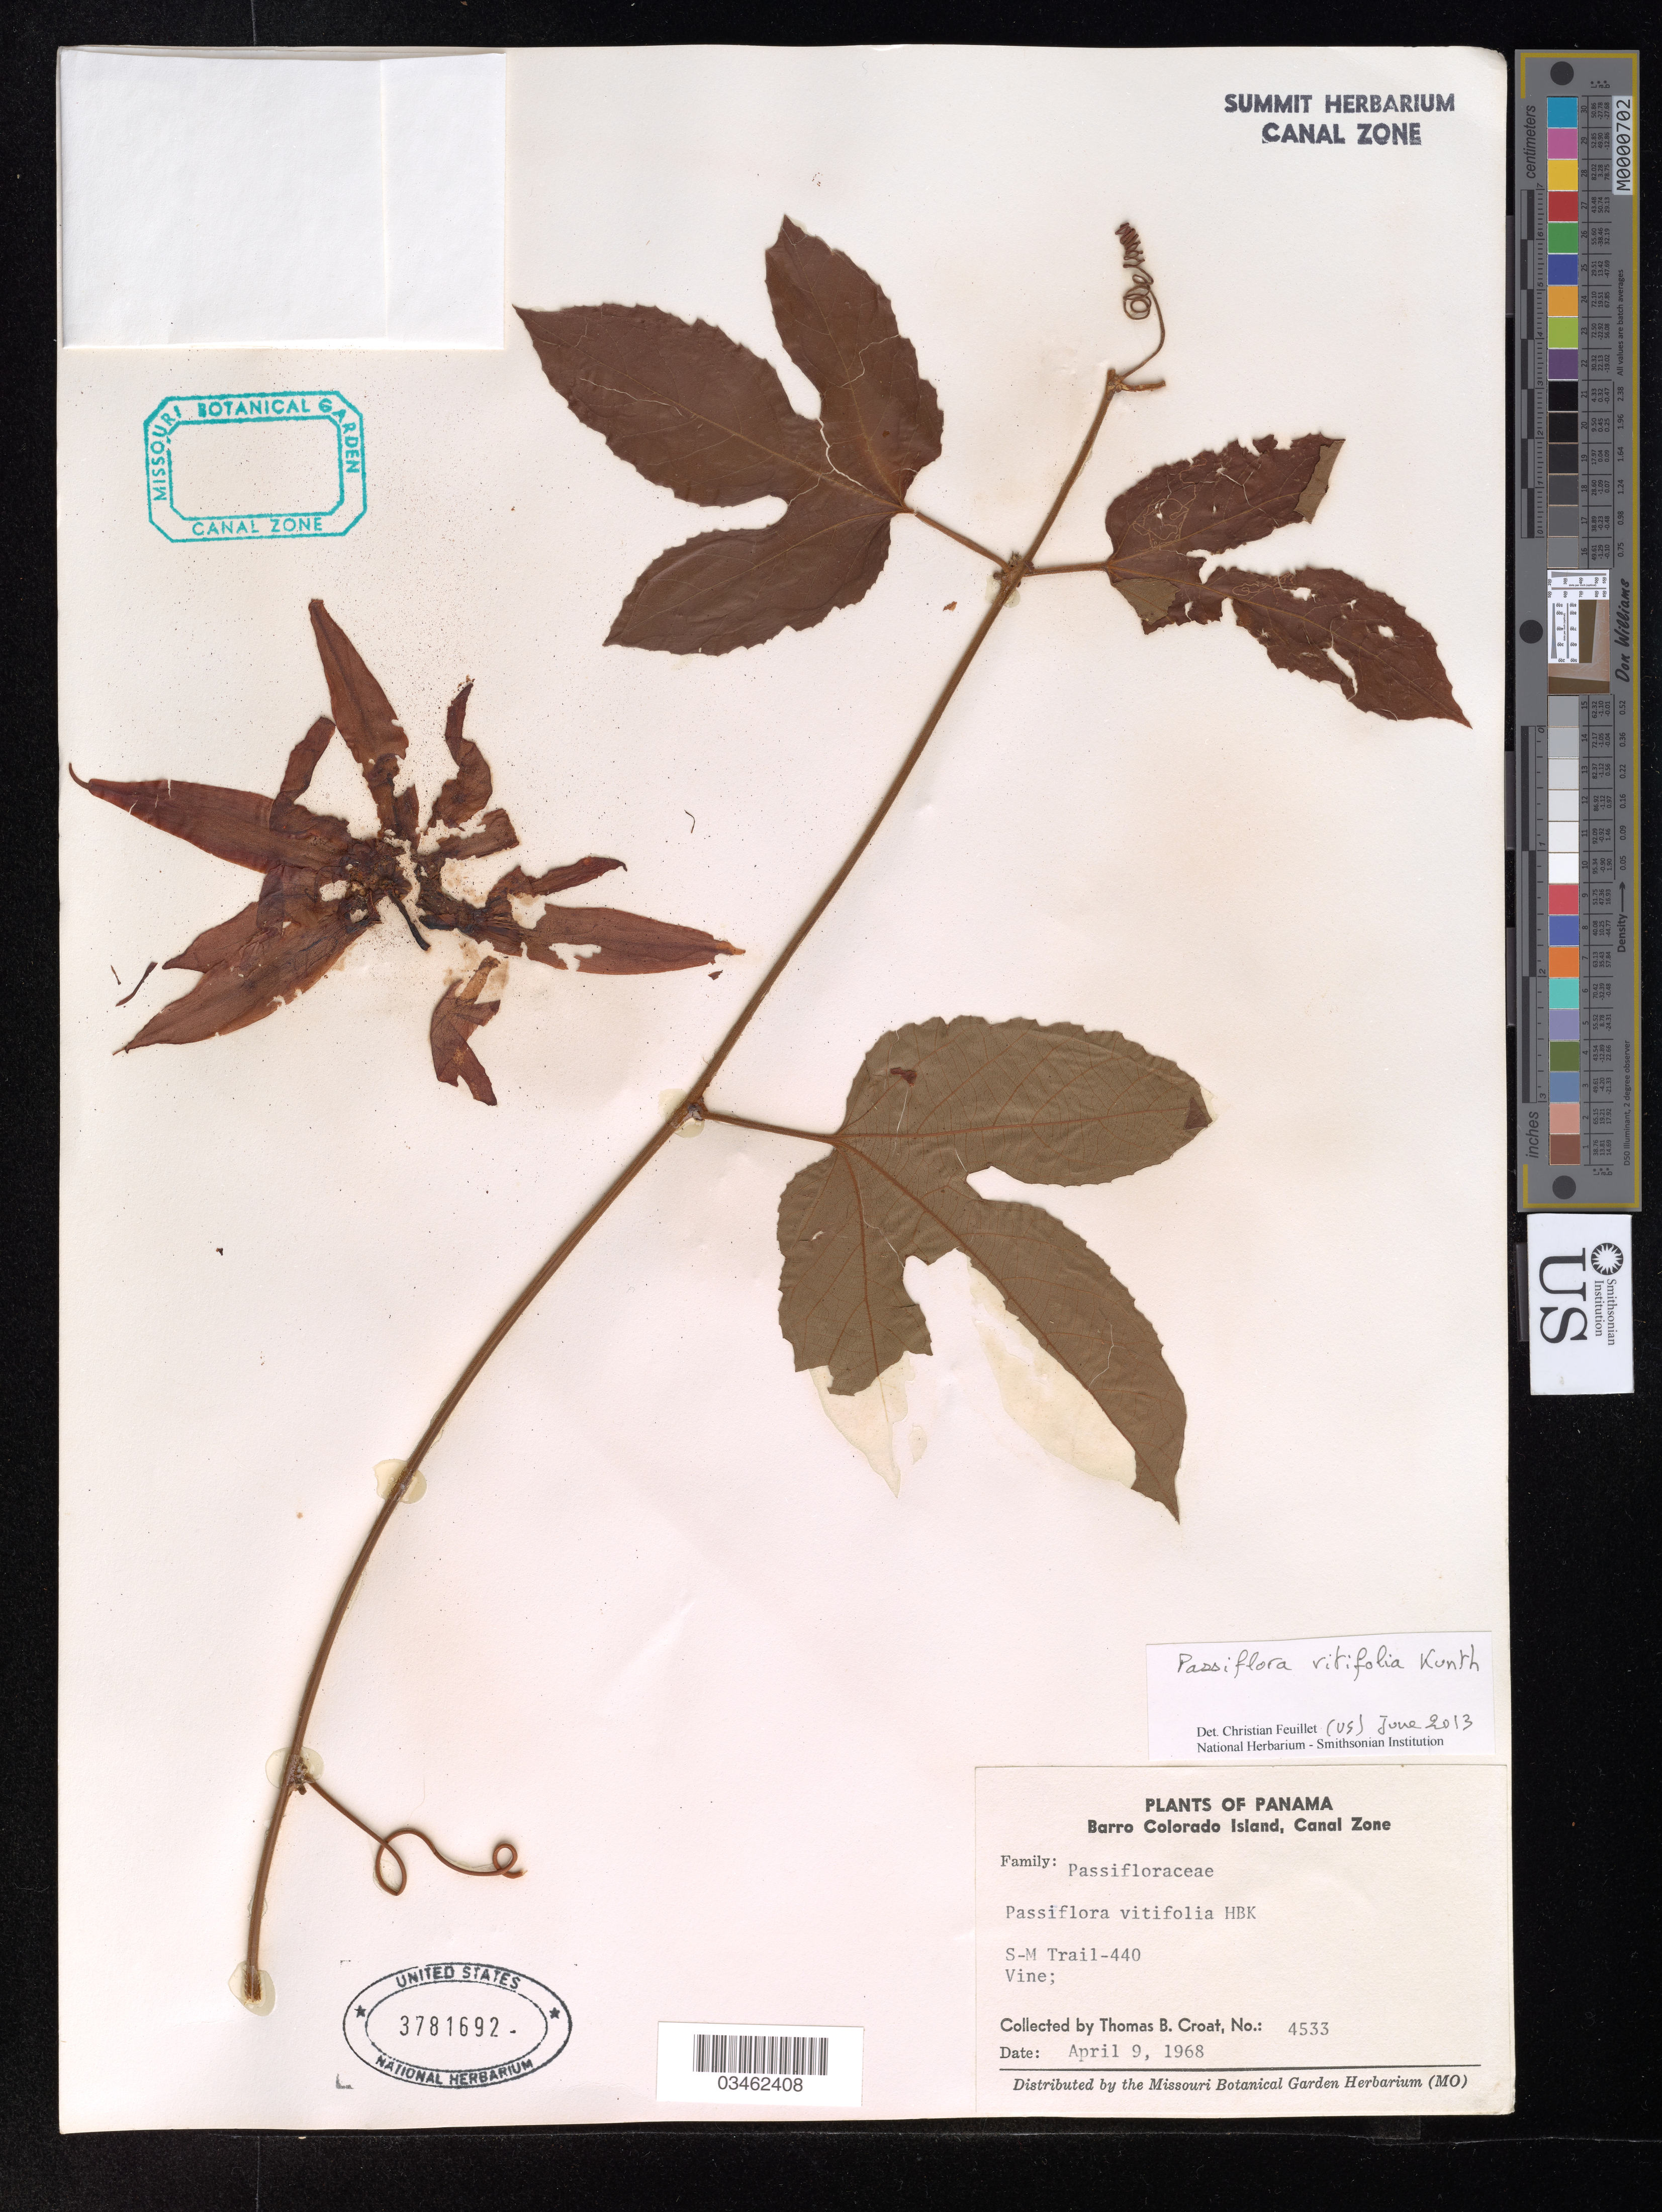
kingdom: Plantae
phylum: Tracheophyta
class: Magnoliopsida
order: Malpighiales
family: Passifloraceae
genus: Passiflora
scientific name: Passiflora vitifolia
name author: Kunth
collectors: T. B. Croat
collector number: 4533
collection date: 1968-04-09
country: Panama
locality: Barro Colorado Island, Canal Zone. S-M Trail-440.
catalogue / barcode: US 3781692